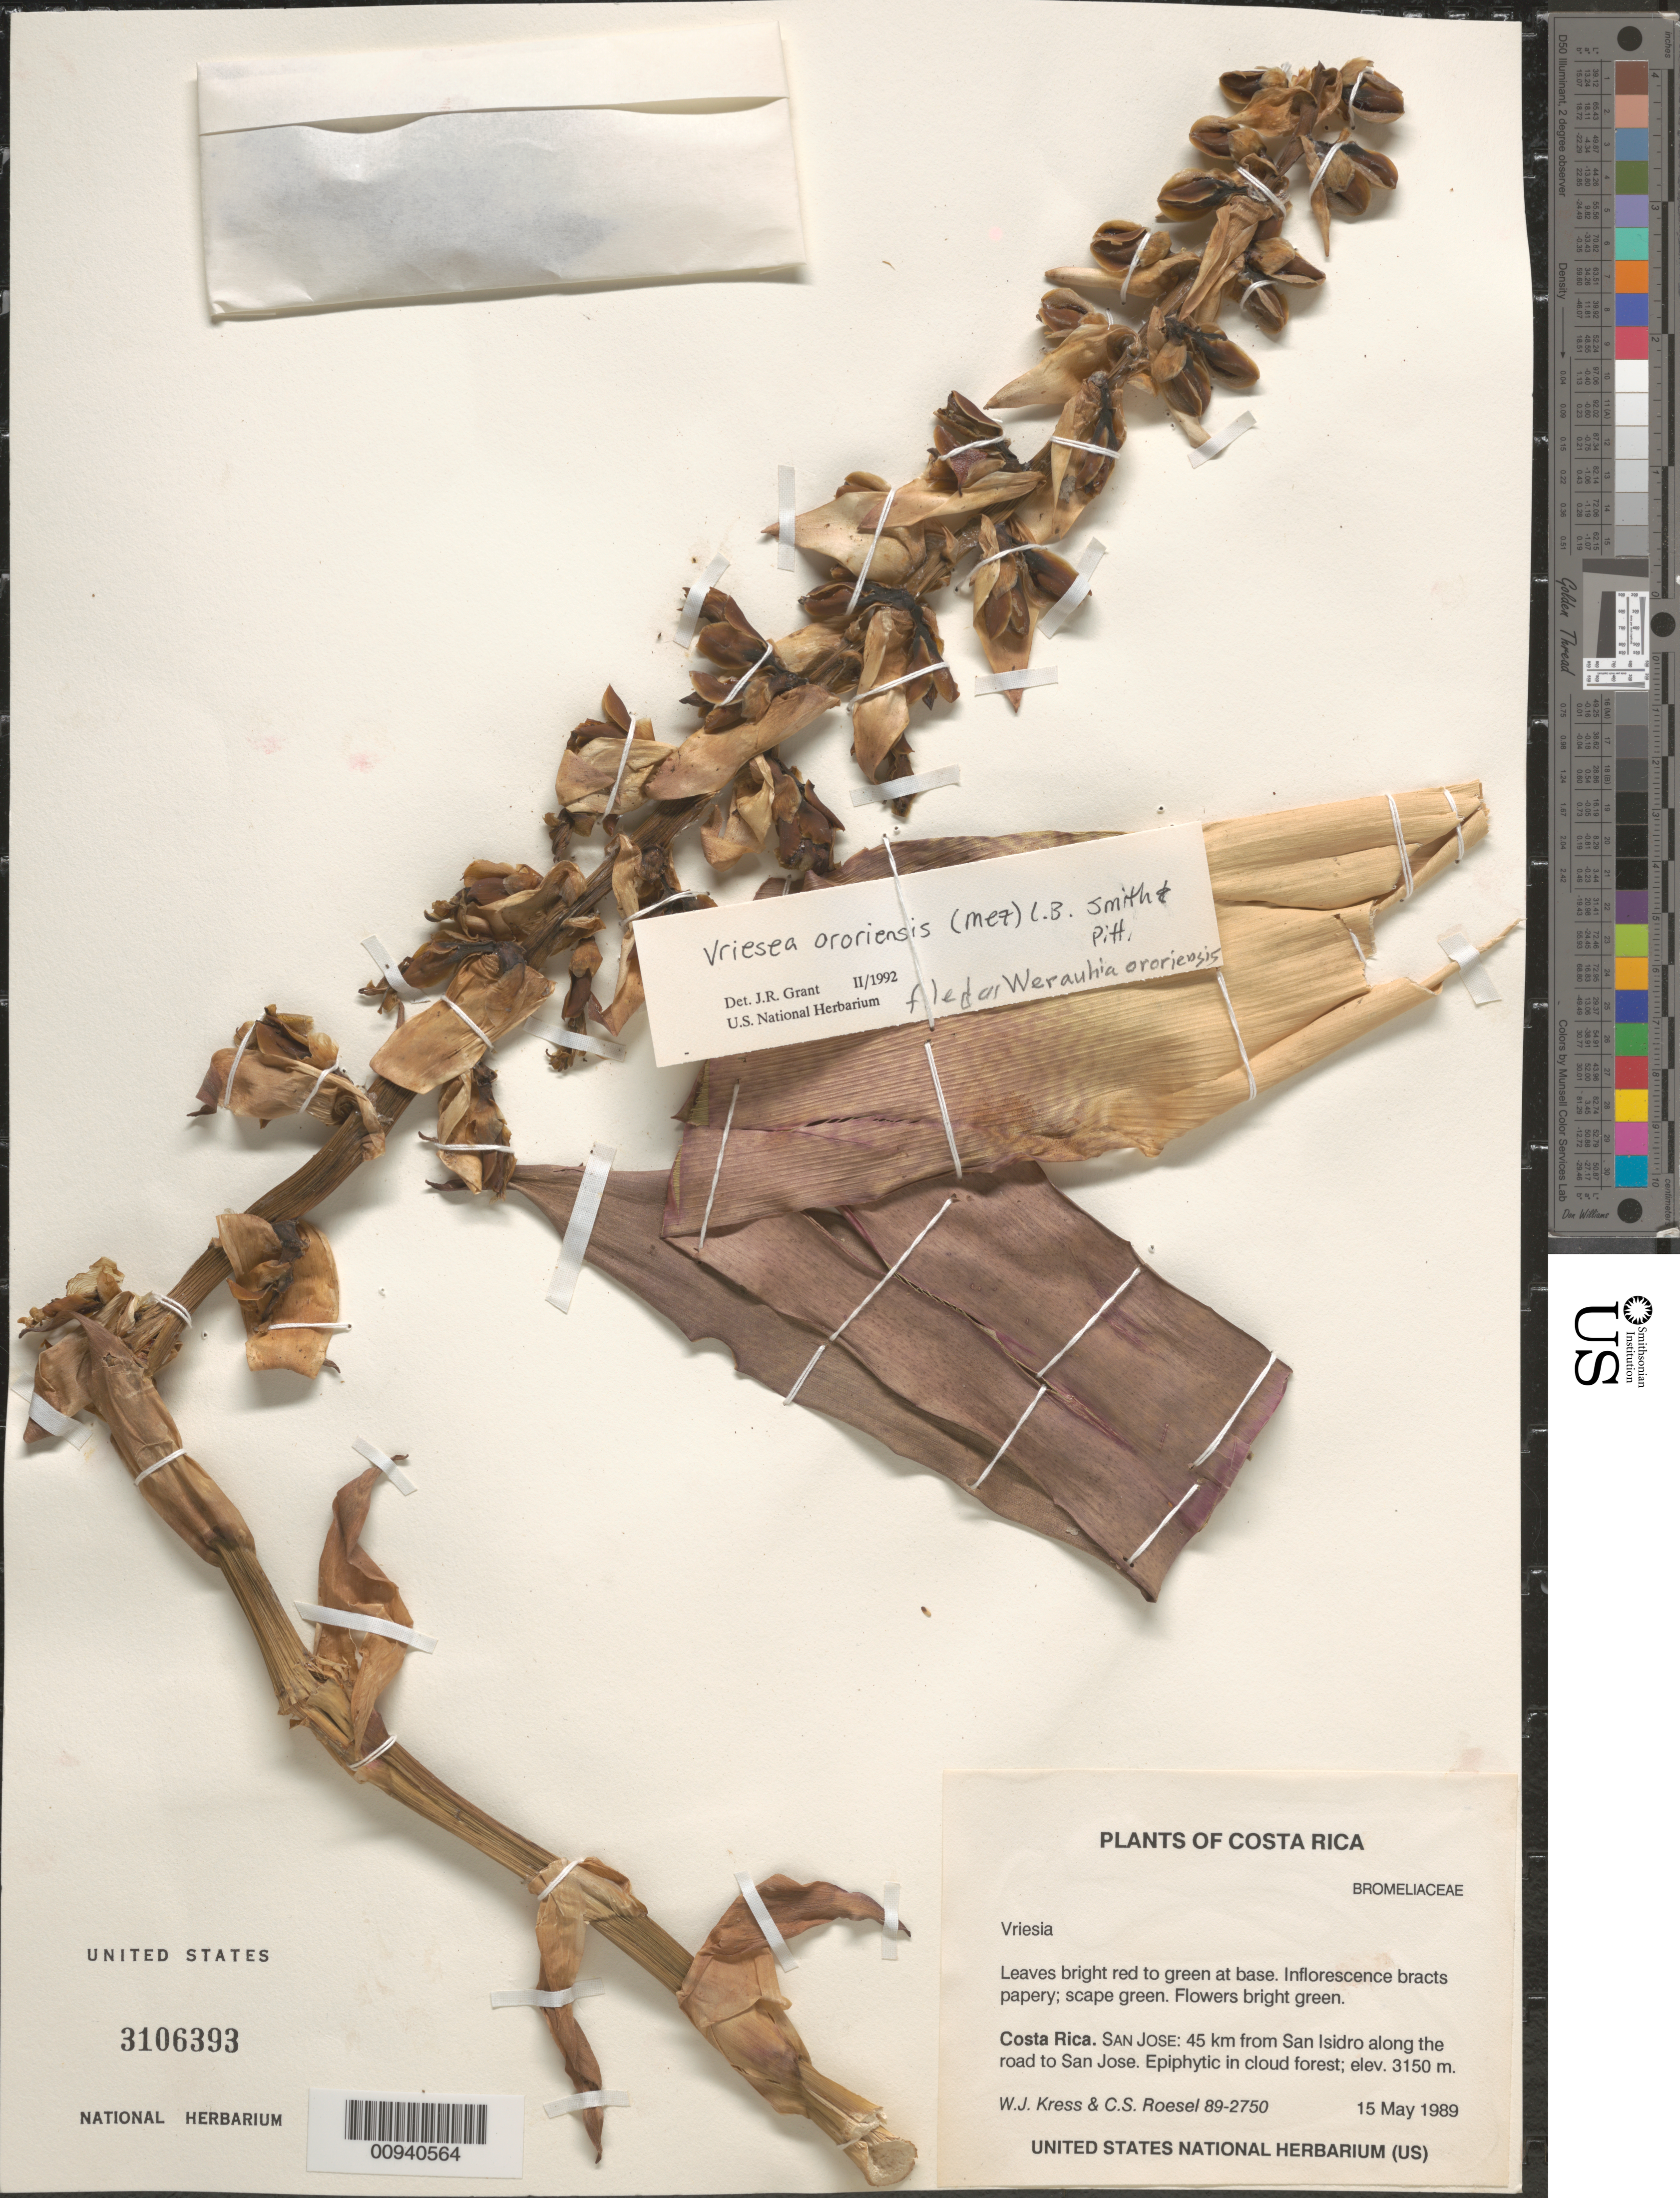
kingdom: Plantae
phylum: Tracheophyta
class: Liliopsida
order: Poales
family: Bromeliaceae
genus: Vriesea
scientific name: Vriesea ororiensis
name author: (Moore) L.B. Sm.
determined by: Grant, J. R., (SWITZERLAND)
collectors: W. J. Kress & C. S. Roesel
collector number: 89-2750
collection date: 1989-05-15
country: Costa Rica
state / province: San Jose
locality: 45 km from San Isidro along the road to San Jose. Epiphytic in cloud forest.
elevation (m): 3150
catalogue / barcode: US 3106393